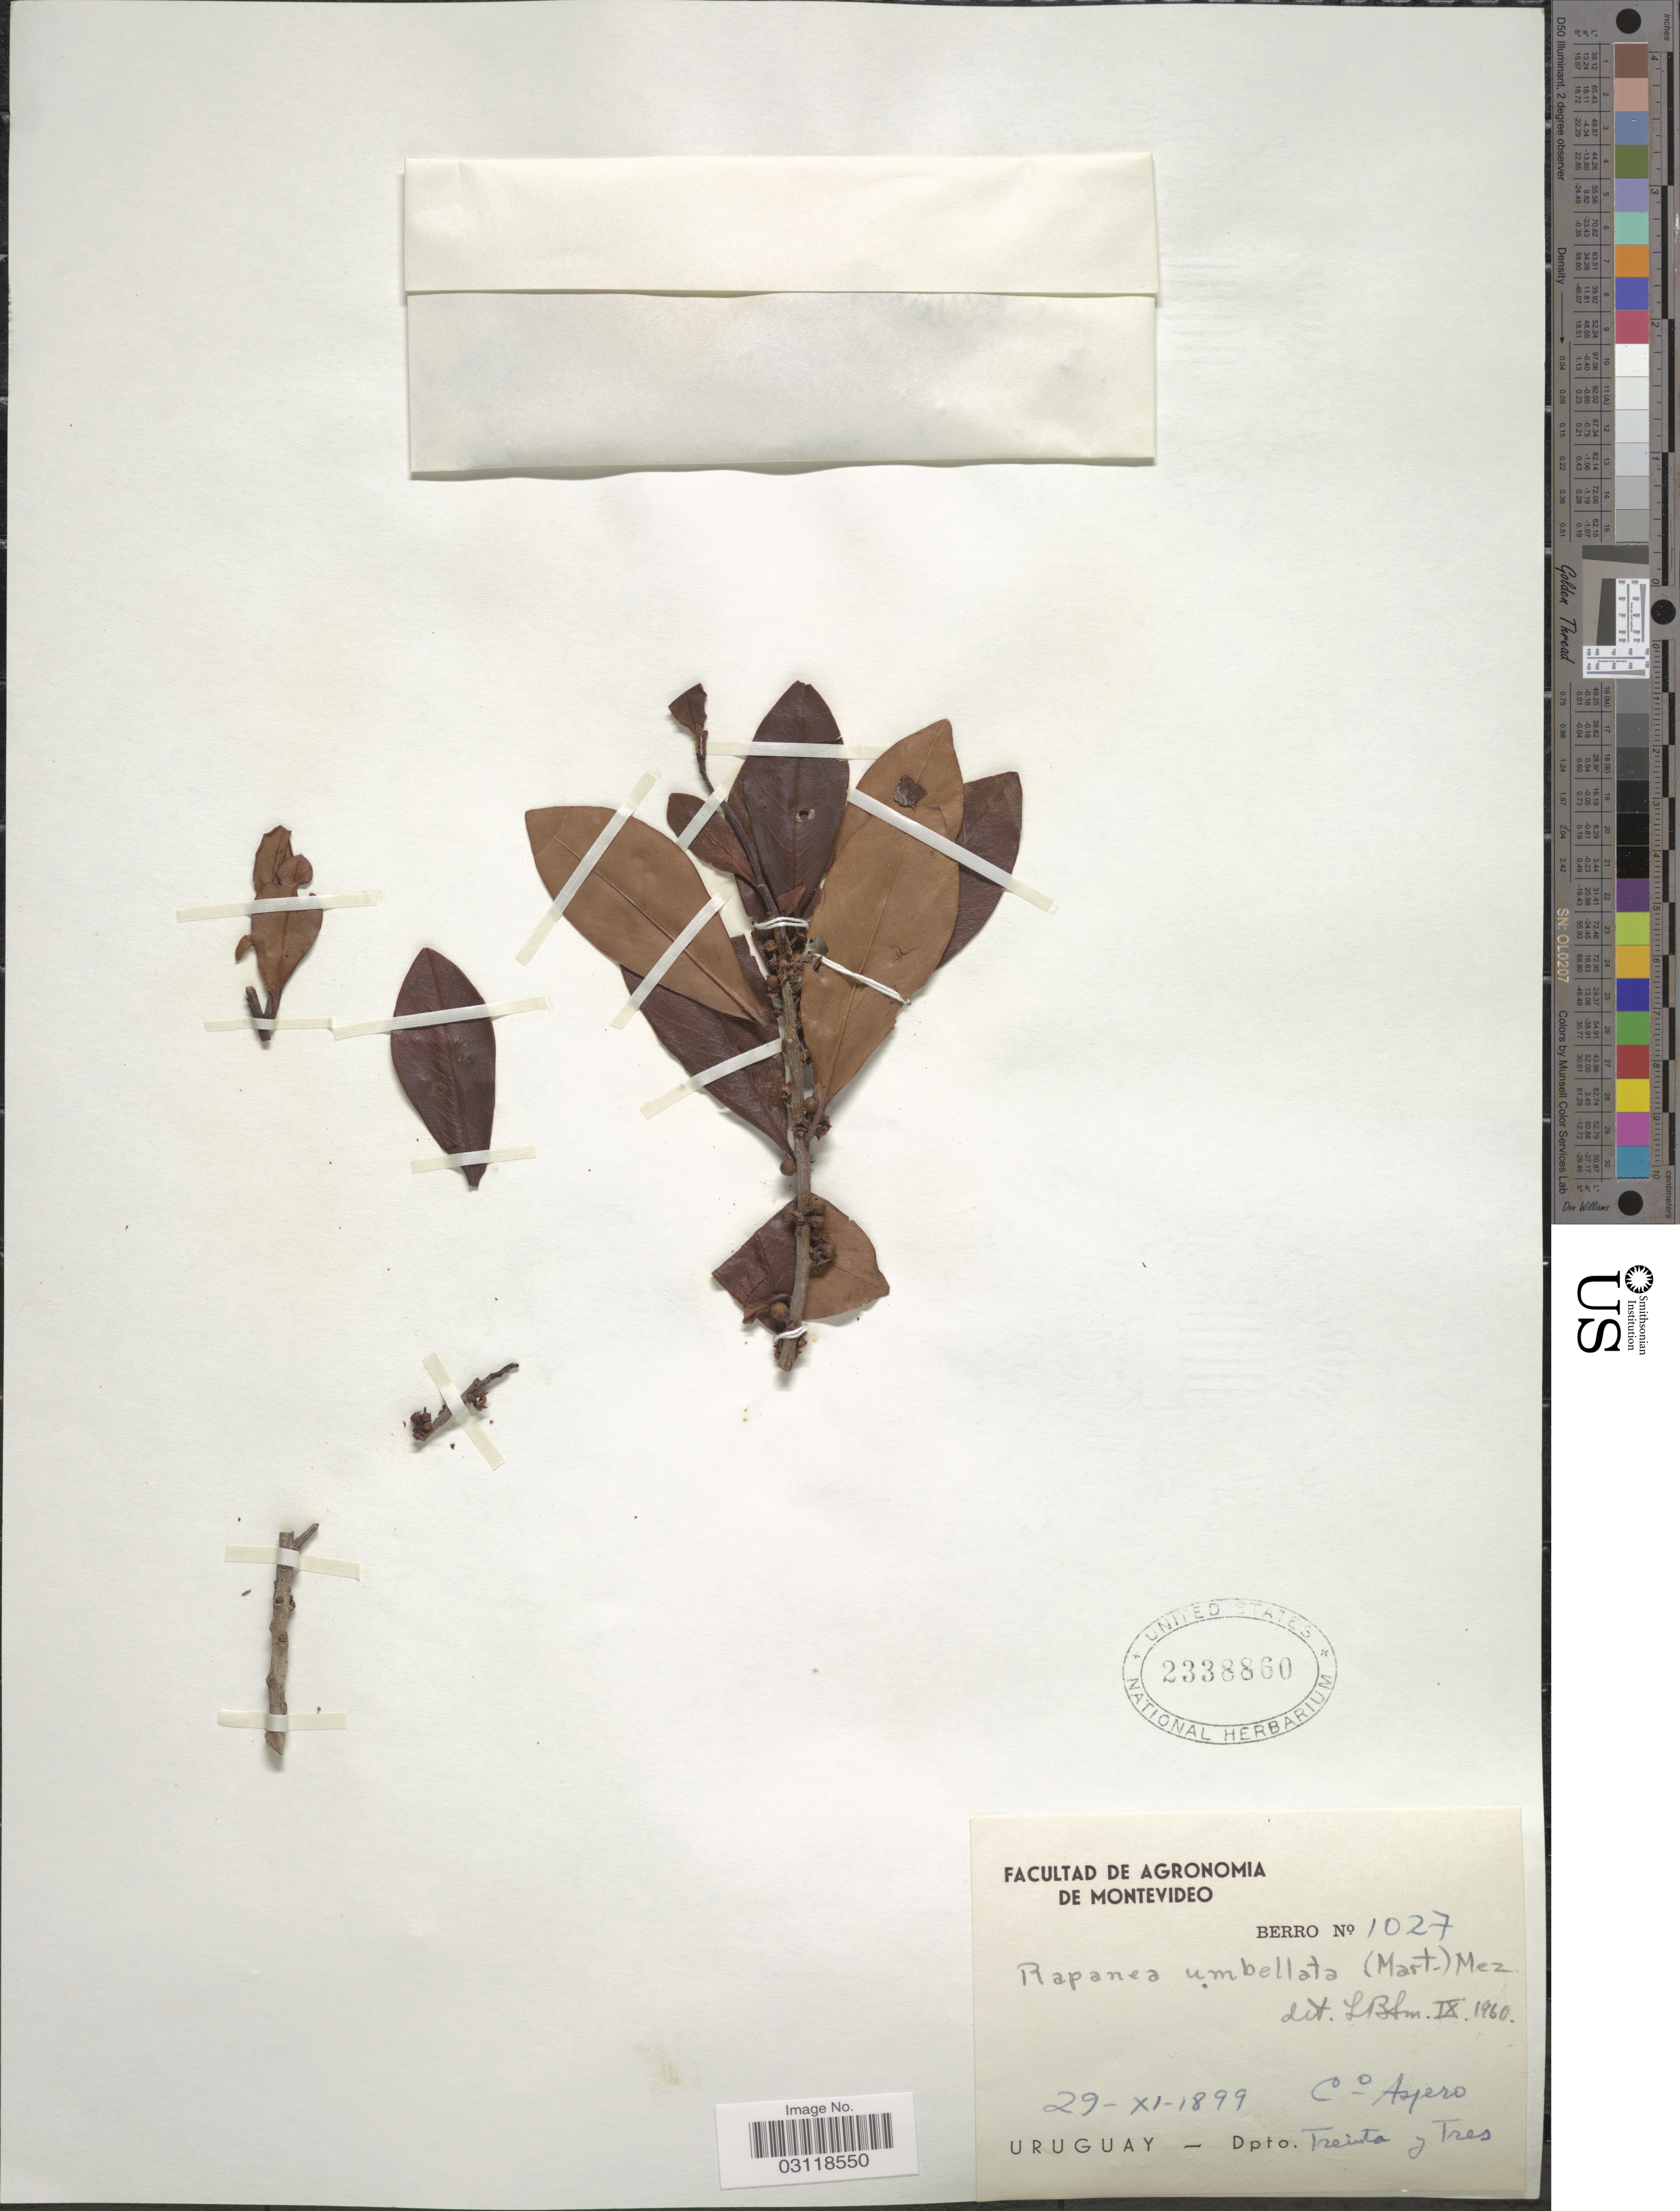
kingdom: Plantae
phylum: Tracheophyta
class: Magnoliopsida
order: Ericales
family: Primulaceae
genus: Rapanea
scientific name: Rapanea umbellata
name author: (Mart.) Mez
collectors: Berro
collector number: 1027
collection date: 1899-11-29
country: Uruguay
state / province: Treinta y Tres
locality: Co. Aspero. Dpto. Treinta y Tres.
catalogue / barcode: US 2338860